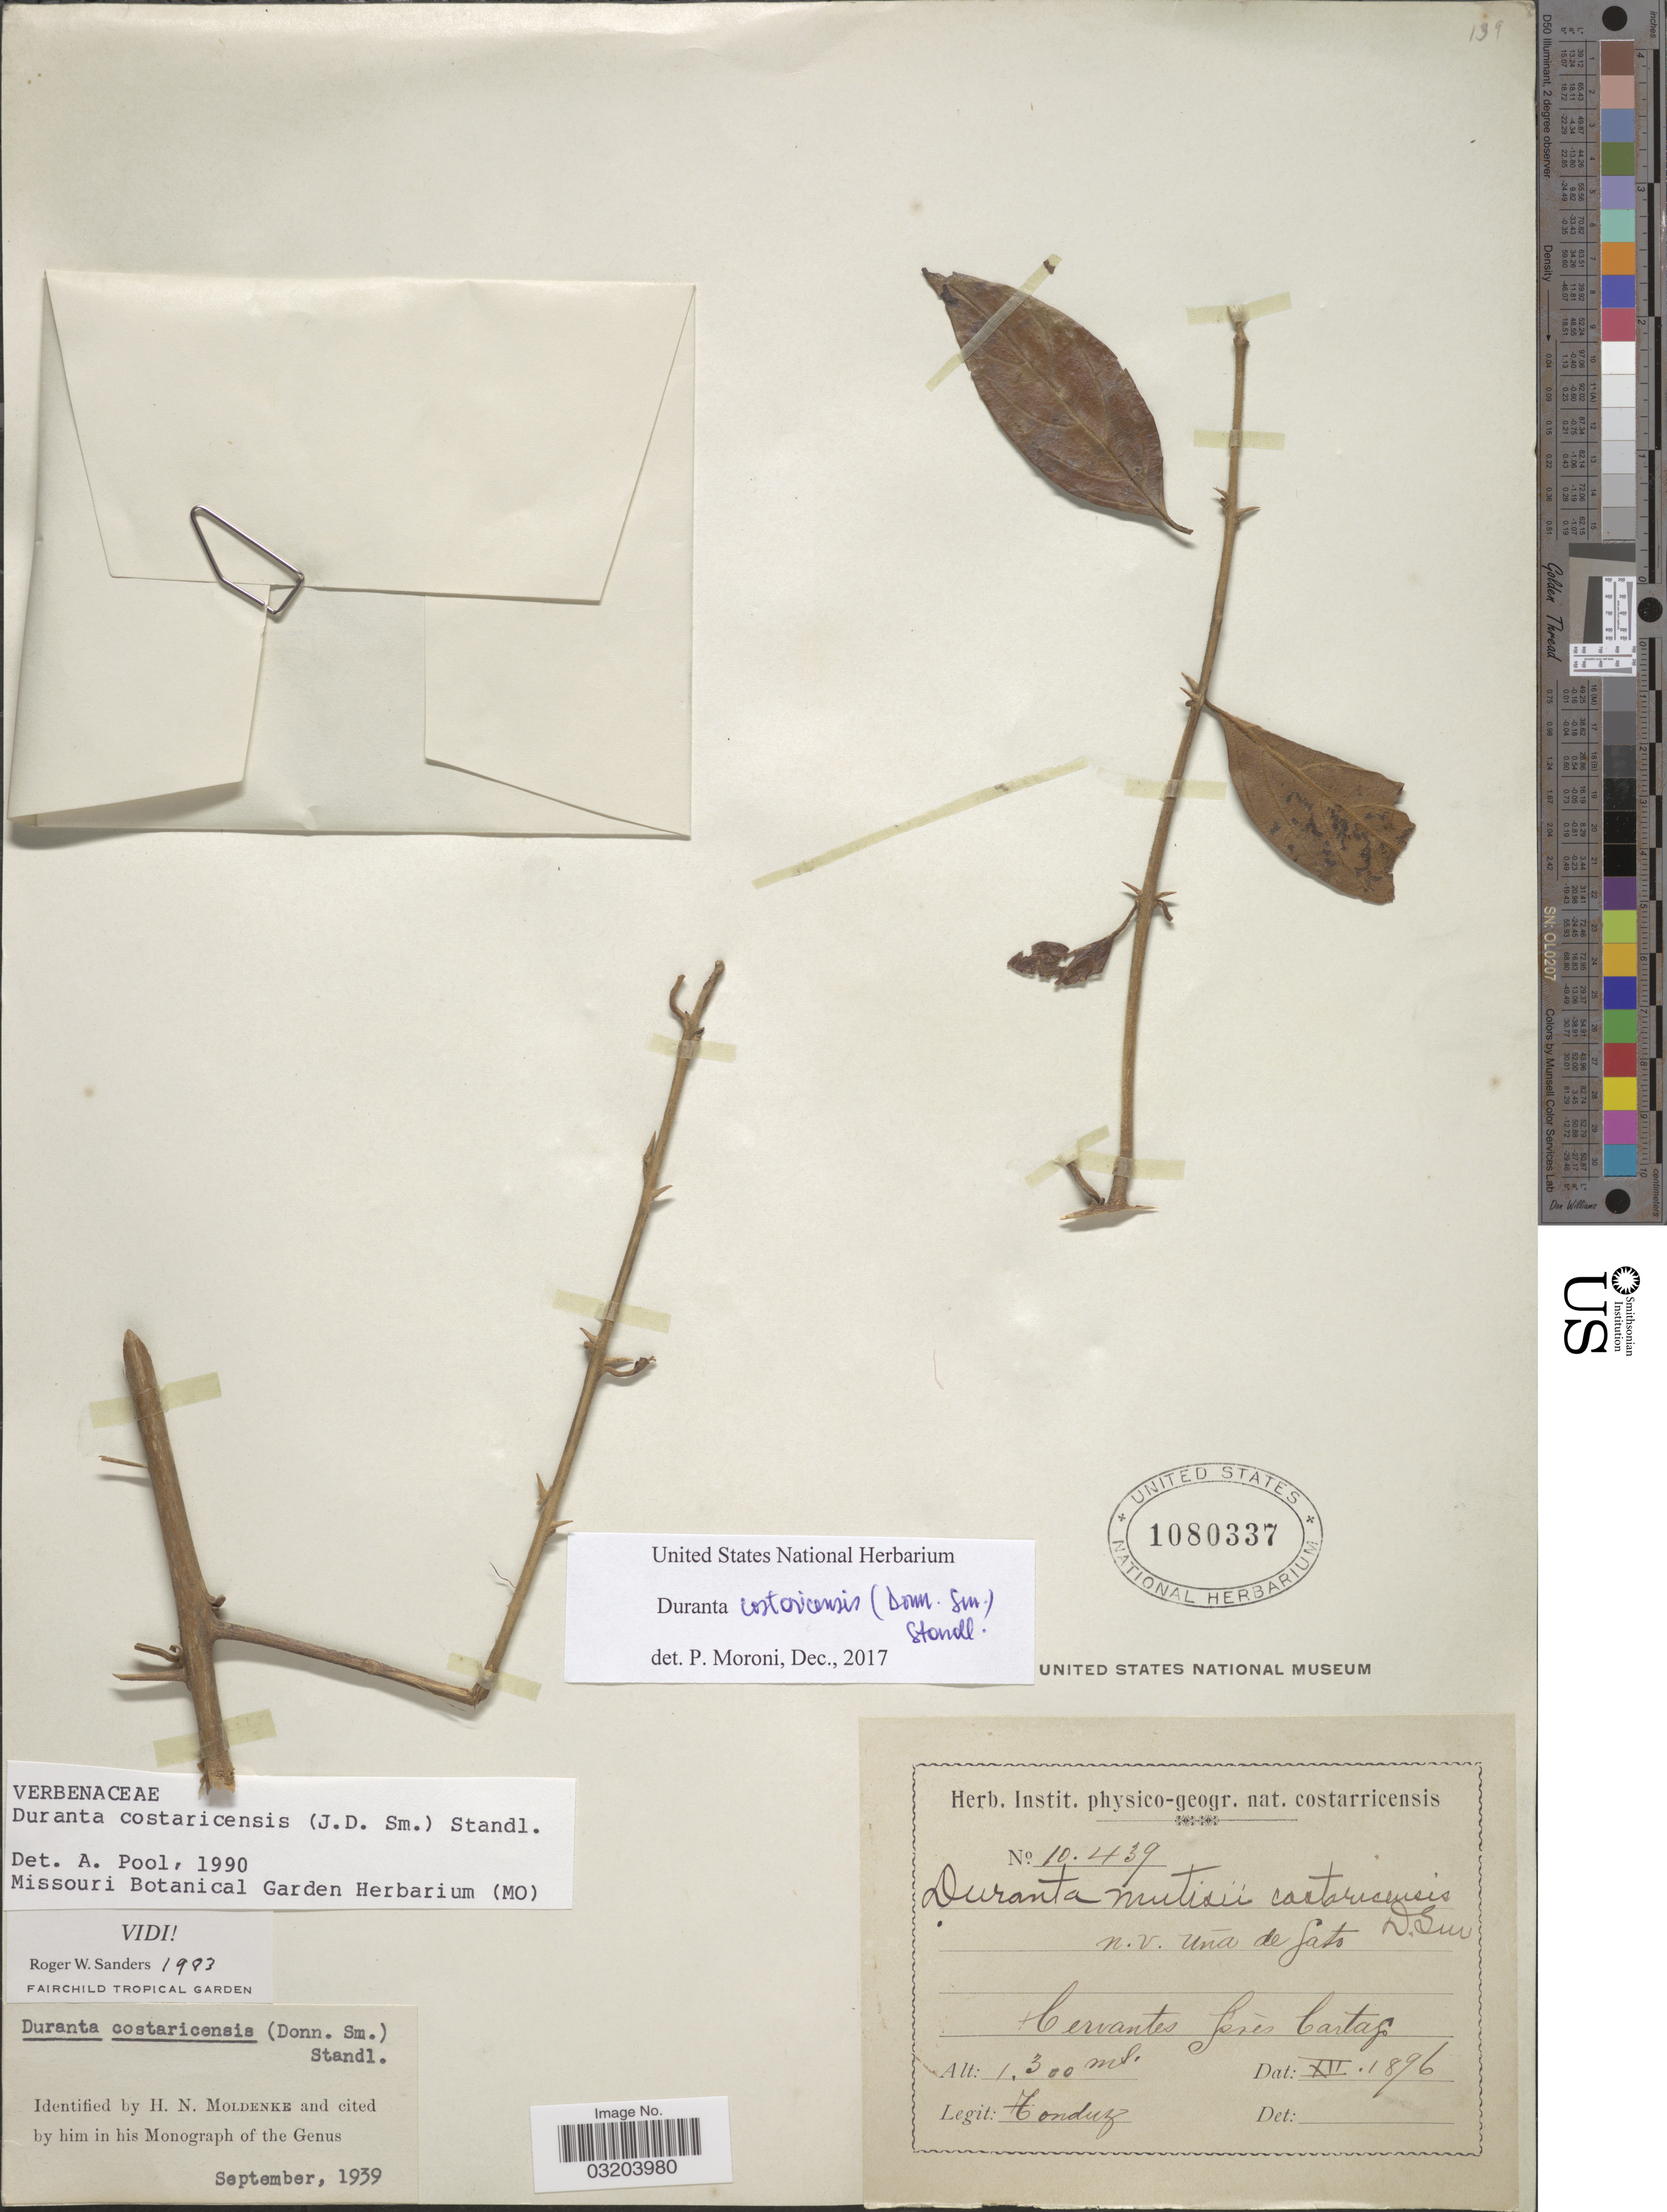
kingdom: Plantae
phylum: Tracheophyta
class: Magnoliopsida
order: Lamiales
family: Verbenaceae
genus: Duranta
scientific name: Duranta costaricensis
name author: (Donn. Sm.) Standl.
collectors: Tonduz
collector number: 10439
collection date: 1896-12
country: Costa Rica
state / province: Cartago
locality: Cervantes près Cartago.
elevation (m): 1300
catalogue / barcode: US 1080337